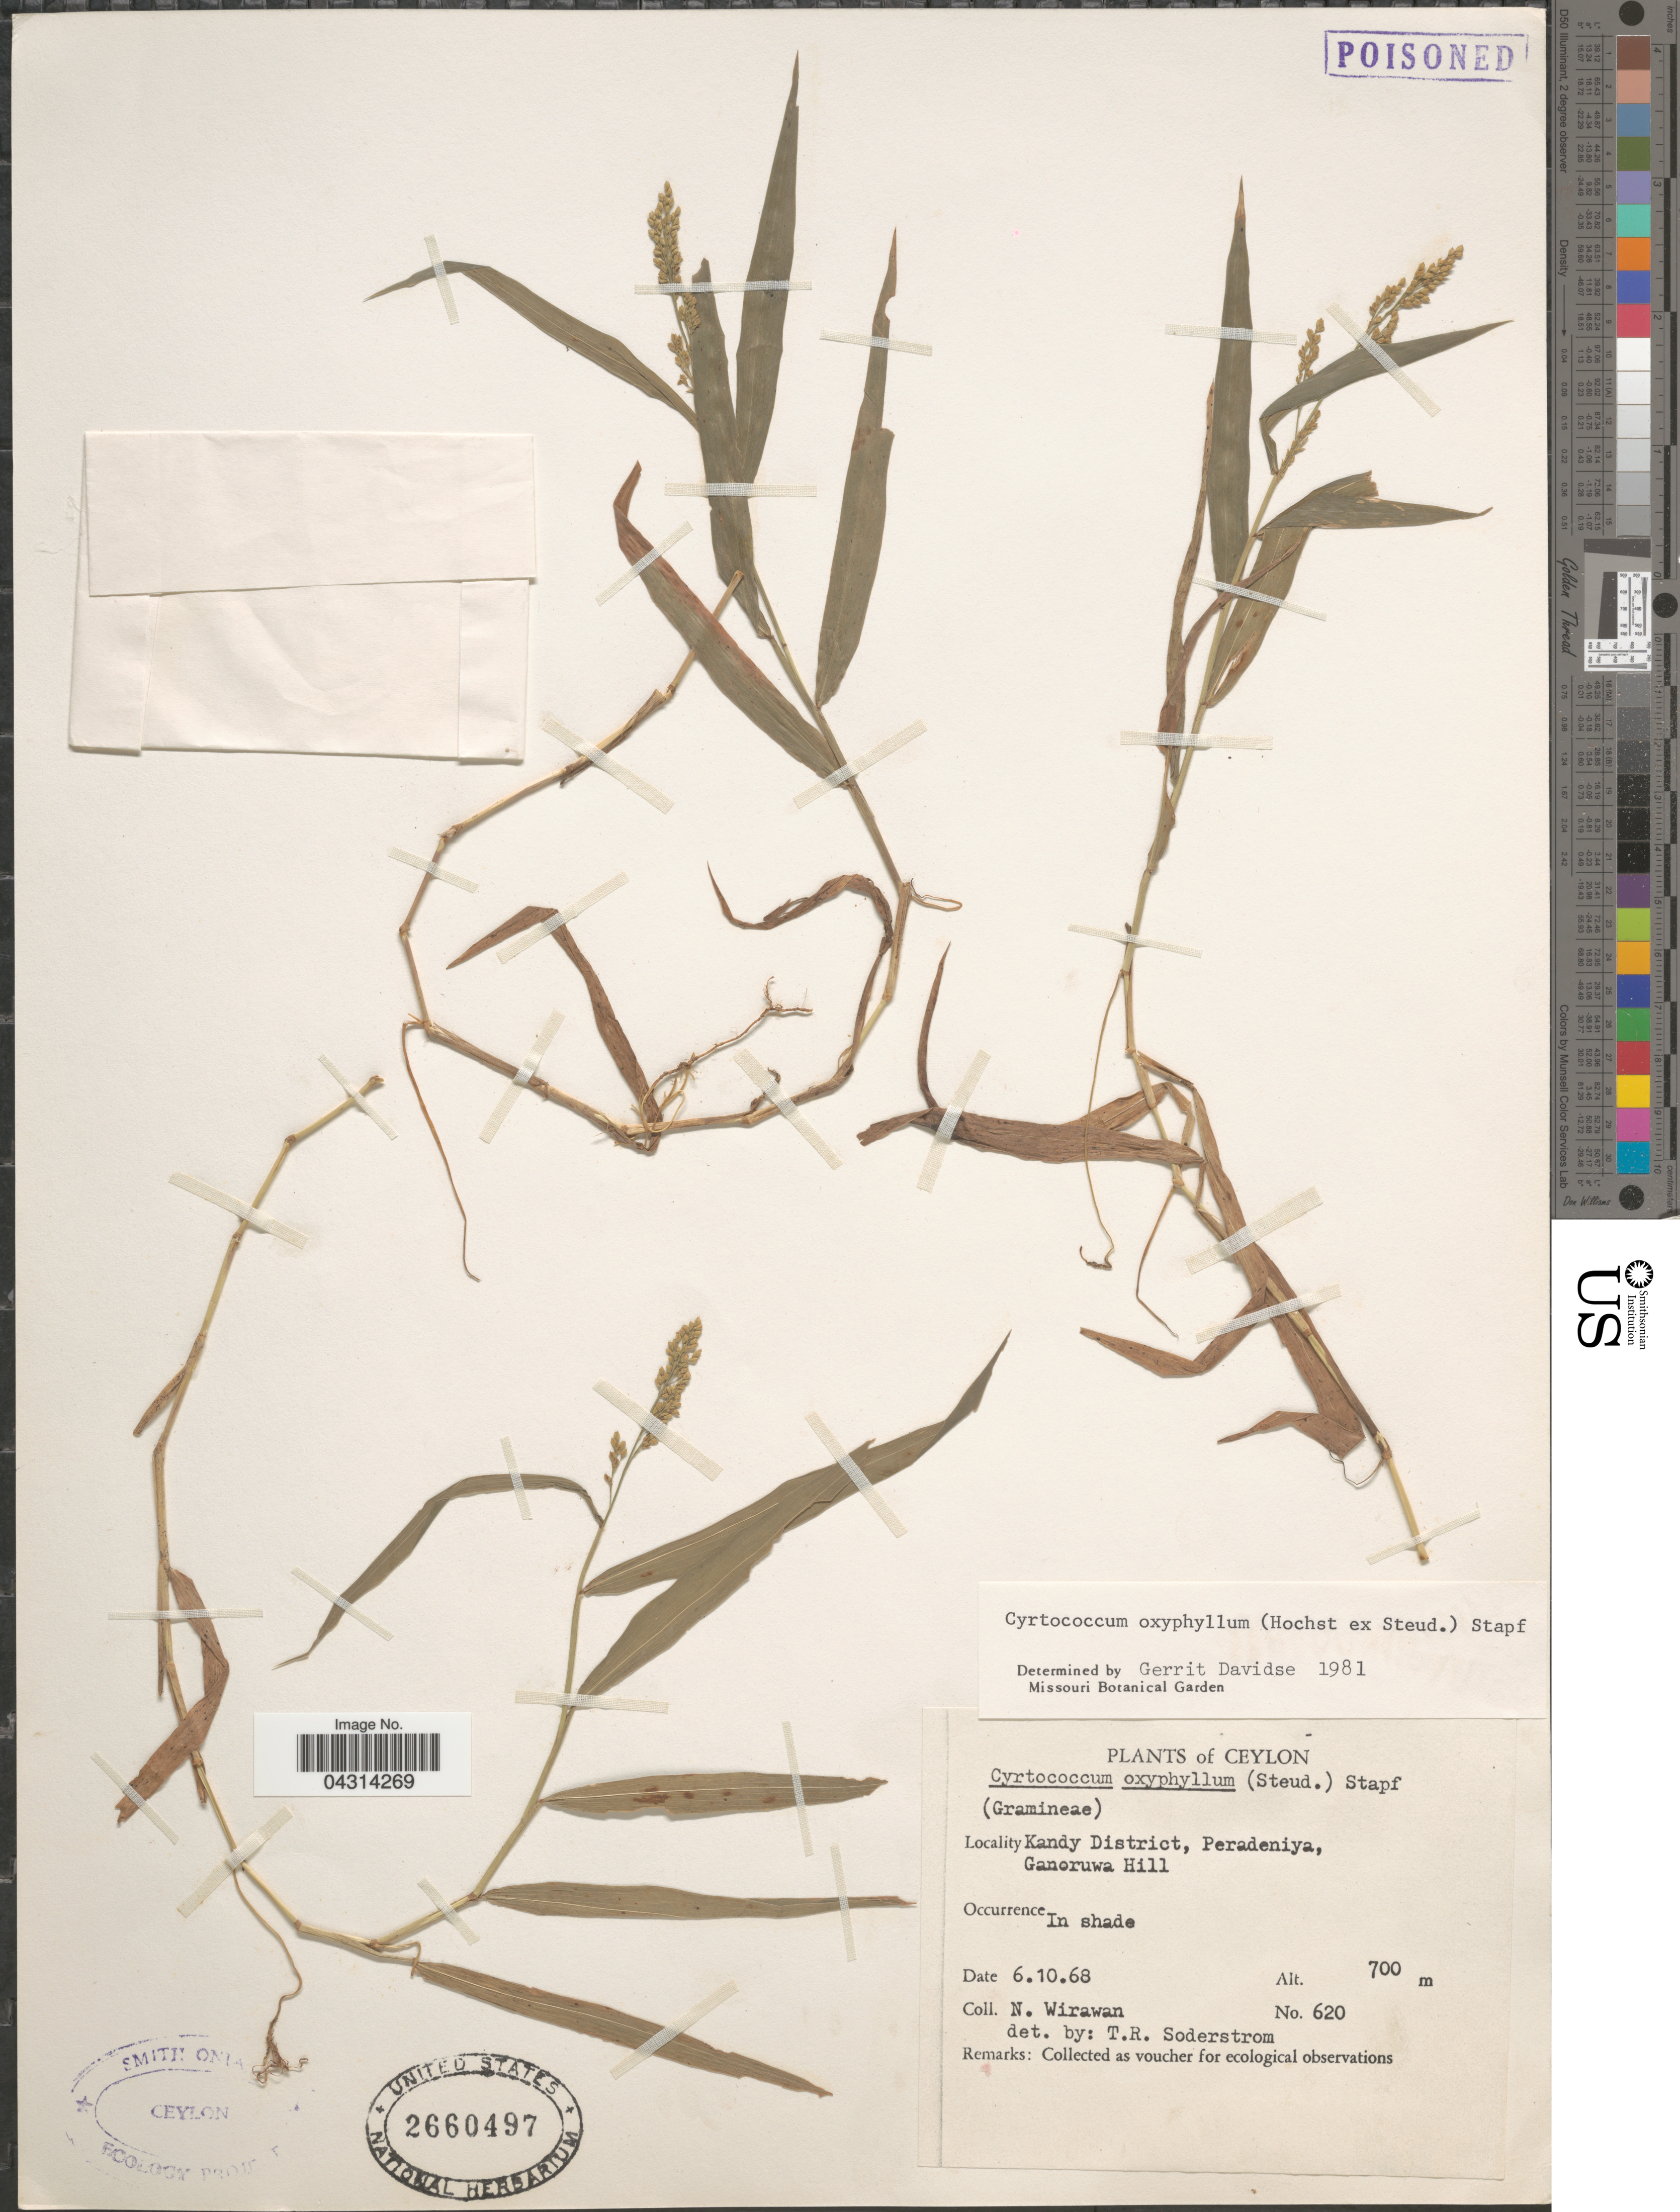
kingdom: Plantae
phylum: Tracheophyta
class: Liliopsida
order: Poales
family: Poaceae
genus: Cyrtococcum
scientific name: Cyrtococcum oxyphyllum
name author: (Steud.) Stapf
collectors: N. Wirawan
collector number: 620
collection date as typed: Transcribed d/m/y: 6/10/68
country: Sri Lanka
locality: Ceylon. Kandy District, Peradeniya, Ganoruwa Hill.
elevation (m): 700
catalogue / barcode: US 2660497